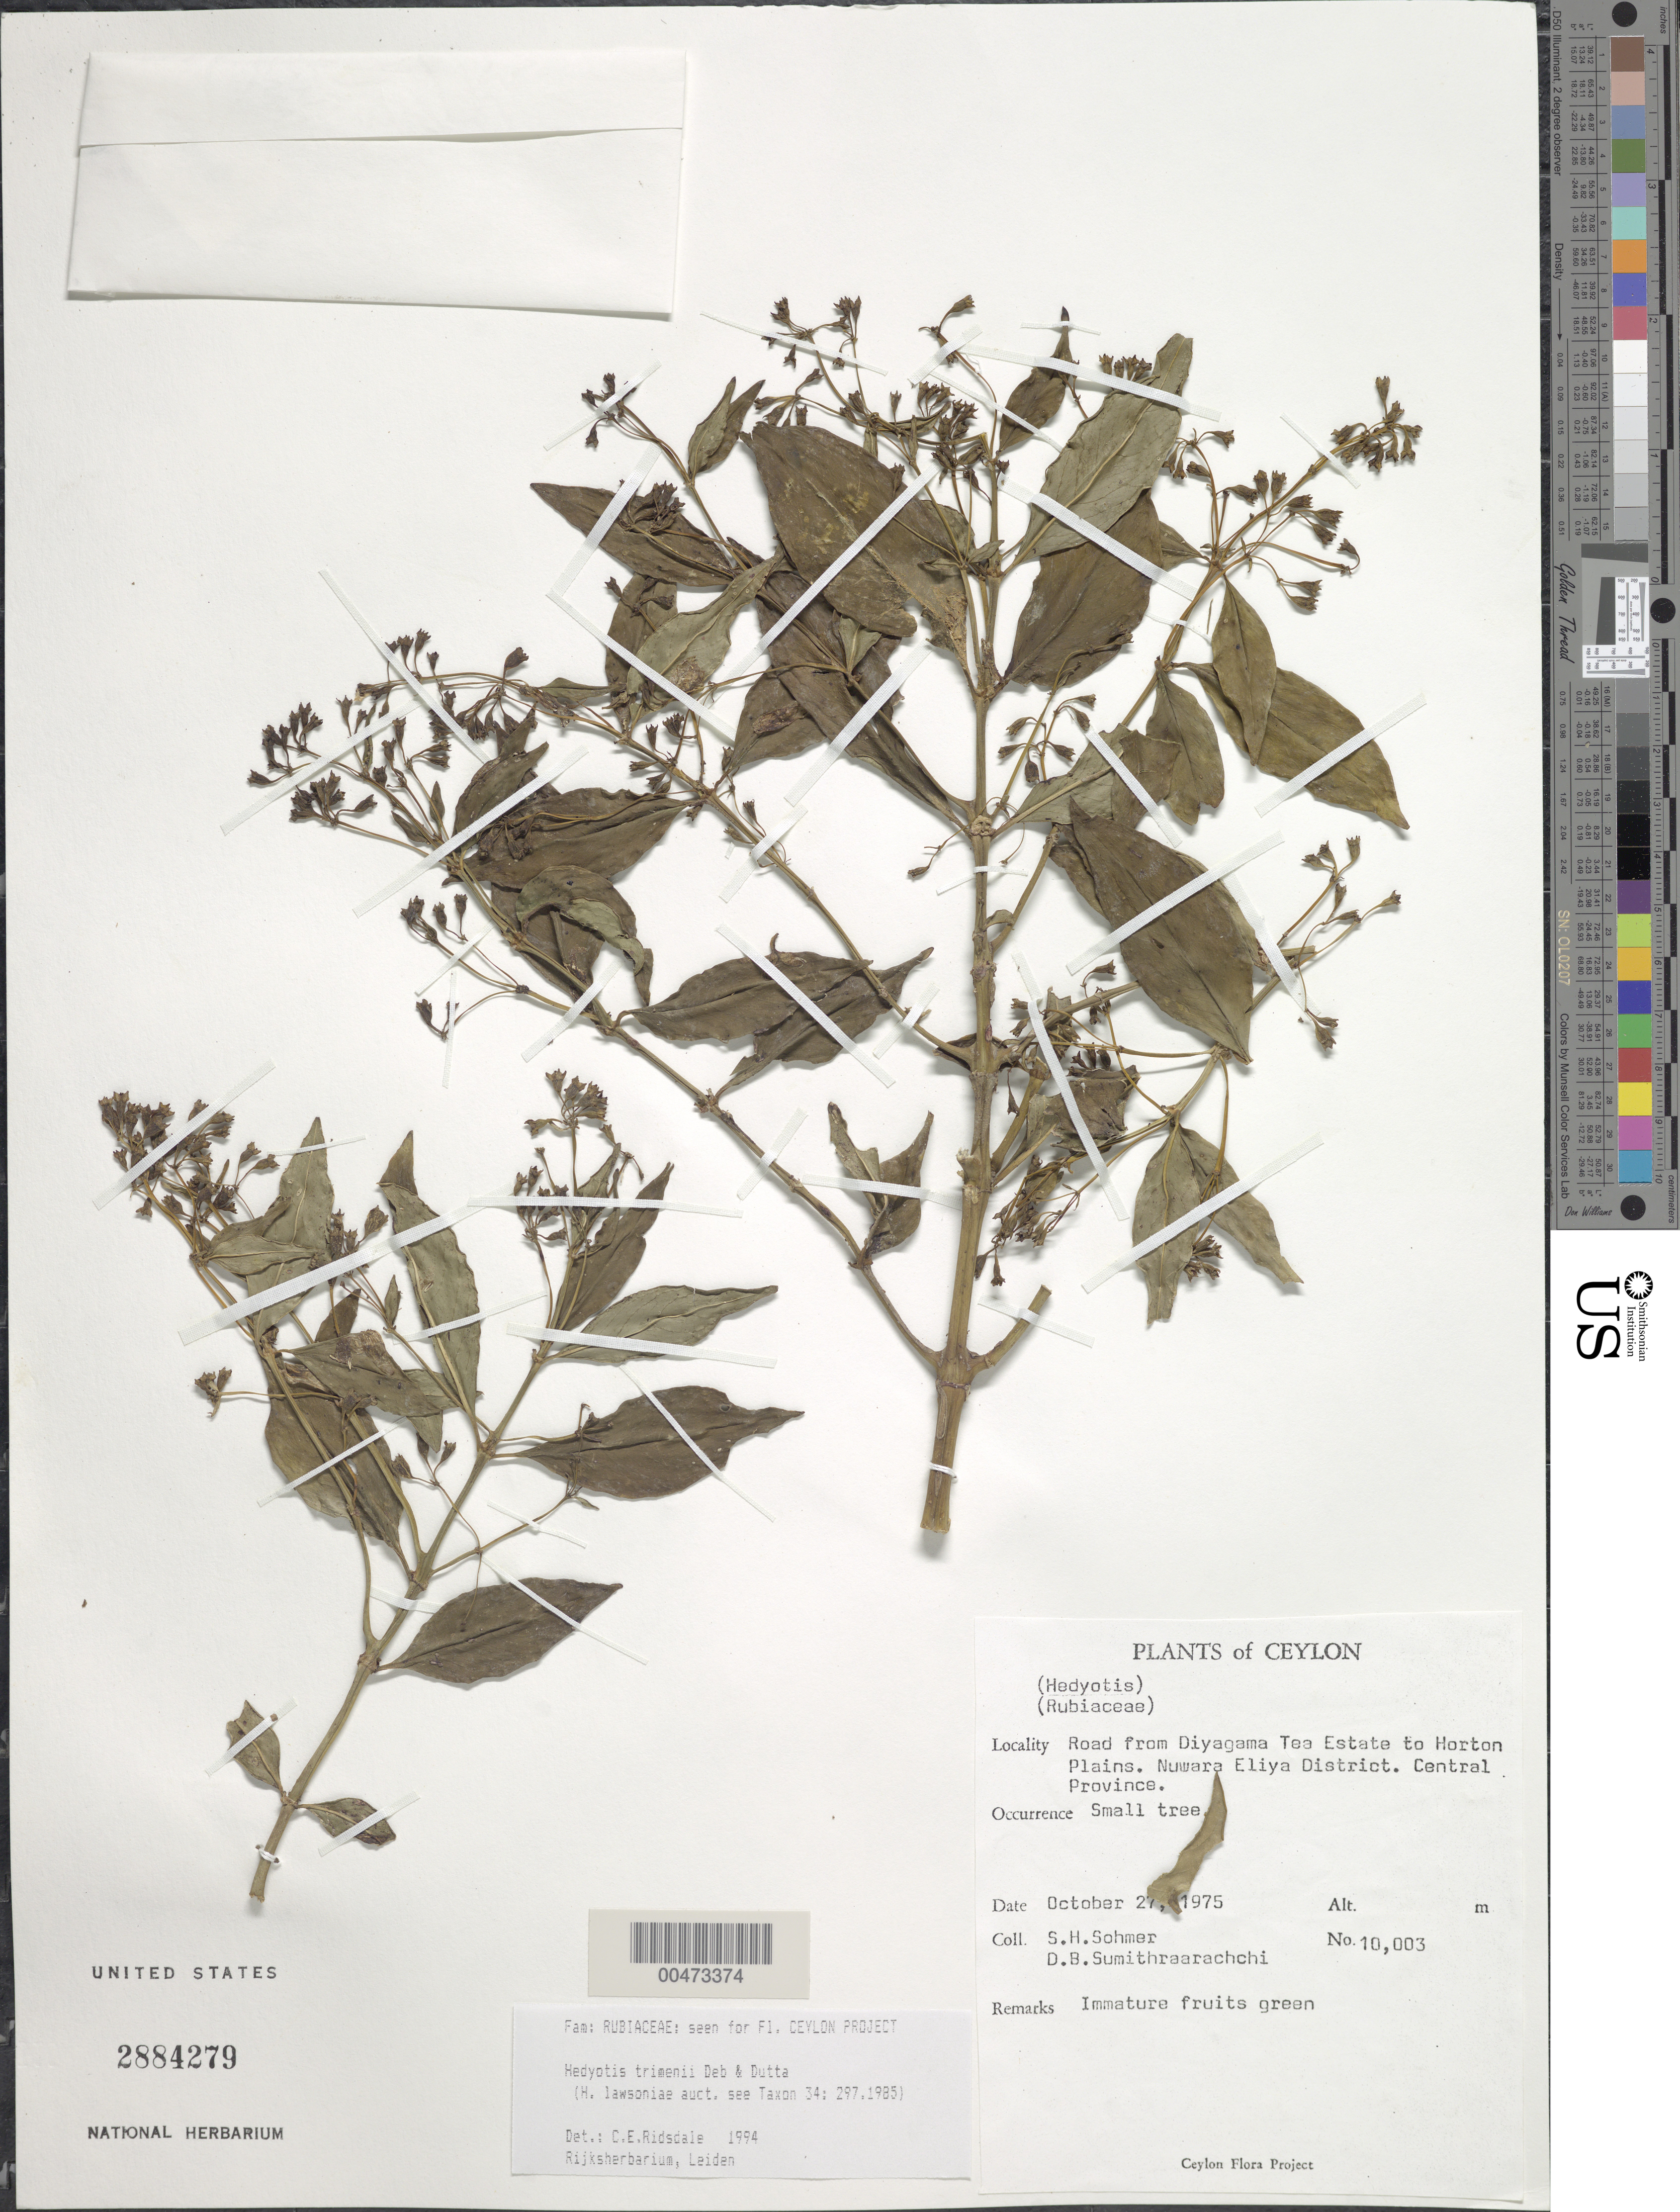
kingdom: Plantae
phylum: Tracheophyta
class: Magnoliopsida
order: Gentianales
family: Rubiaceae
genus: Hedyotis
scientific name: Hedyotis trimenii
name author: Deb & R. Dutta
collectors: S. H. Sohmer & D. B. Sumithraarachchi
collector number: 10003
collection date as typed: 27 Oct 1975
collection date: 1975-10-27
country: Sri Lanka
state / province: Central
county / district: Nuwara Eliya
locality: Rd from Diyagama Tea Estate to Horton Plains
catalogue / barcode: US 2884279